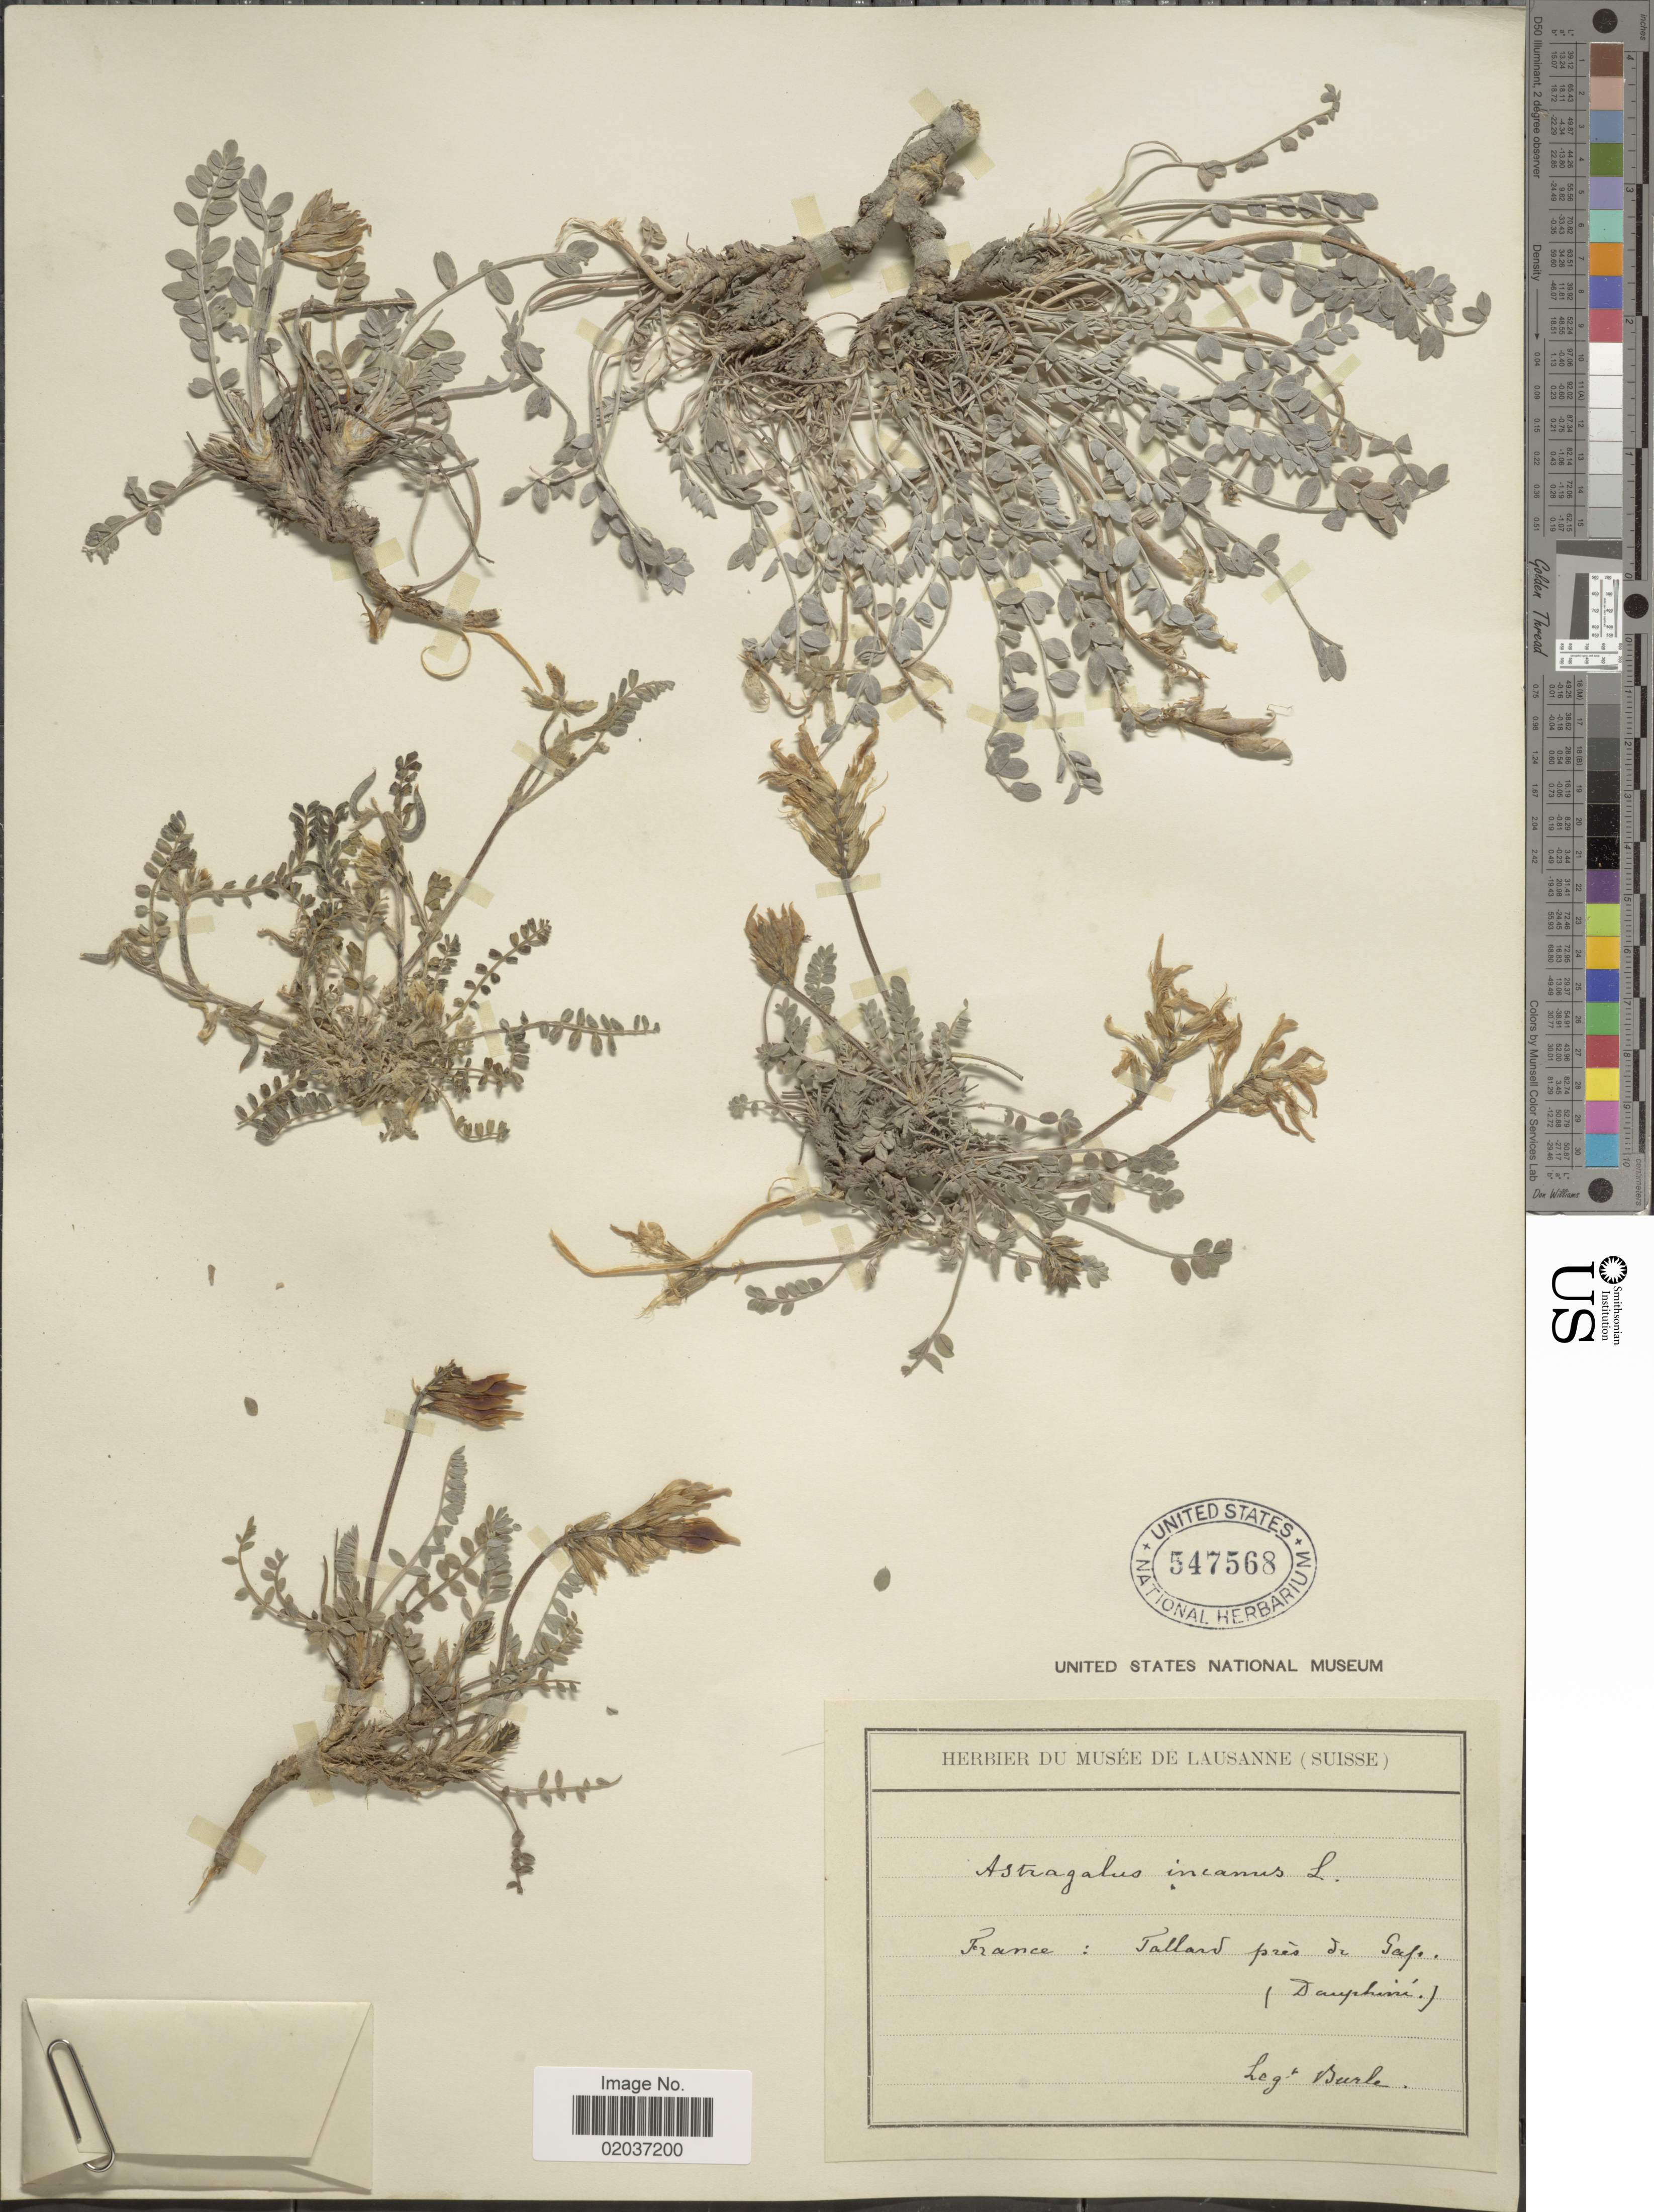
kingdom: Plantae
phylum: Tracheophyta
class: Magnoliopsida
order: Fabales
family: Fabaceae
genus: Astragalus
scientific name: Astragalus incanus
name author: L.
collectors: Burle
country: France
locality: France: Fallard pres du Gap. (Dauphini).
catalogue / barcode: US 547568